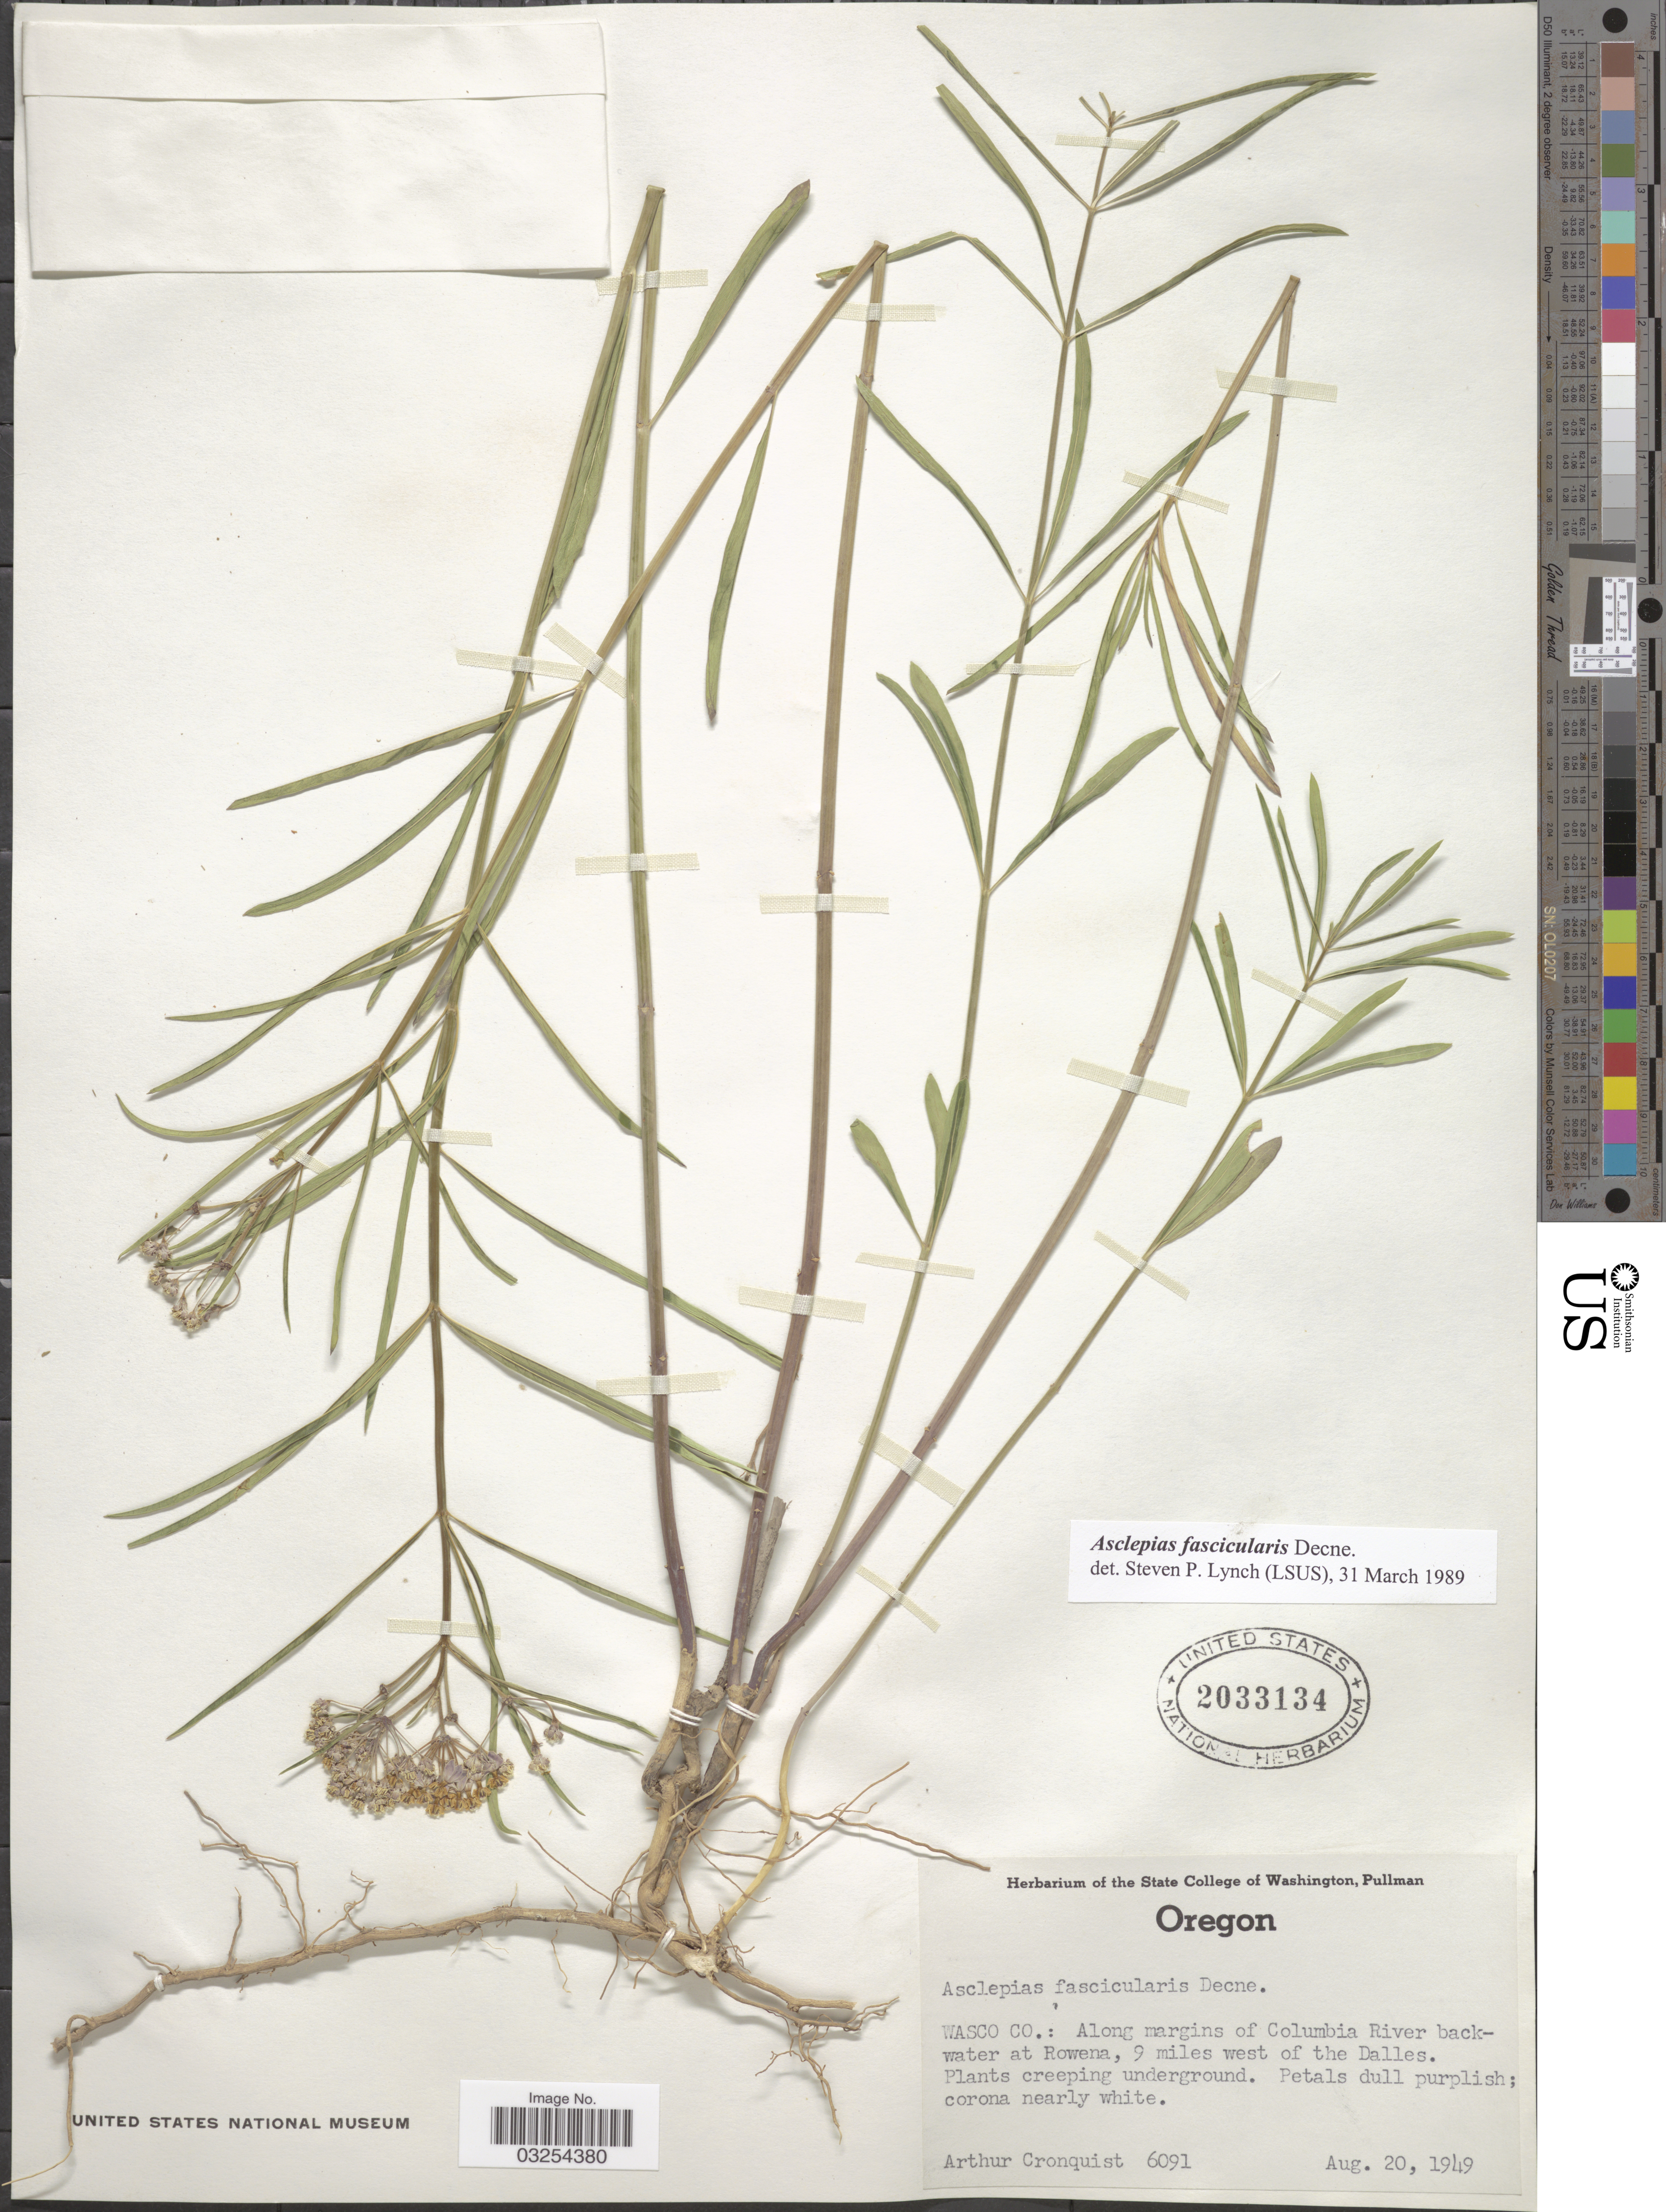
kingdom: Plantae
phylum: Tracheophyta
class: Magnoliopsida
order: Gentianales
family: Apocynaceae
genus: Asclepias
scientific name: Asclepias fascicularis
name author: Decne.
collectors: A. J. Cronquist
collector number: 6091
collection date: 1949-08-20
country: United States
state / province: Oregon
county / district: Wasco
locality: Wasco Co.: Along margins of Columbia River backwater at Rowena, 9 miles west of the Dalles.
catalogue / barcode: US 2033134